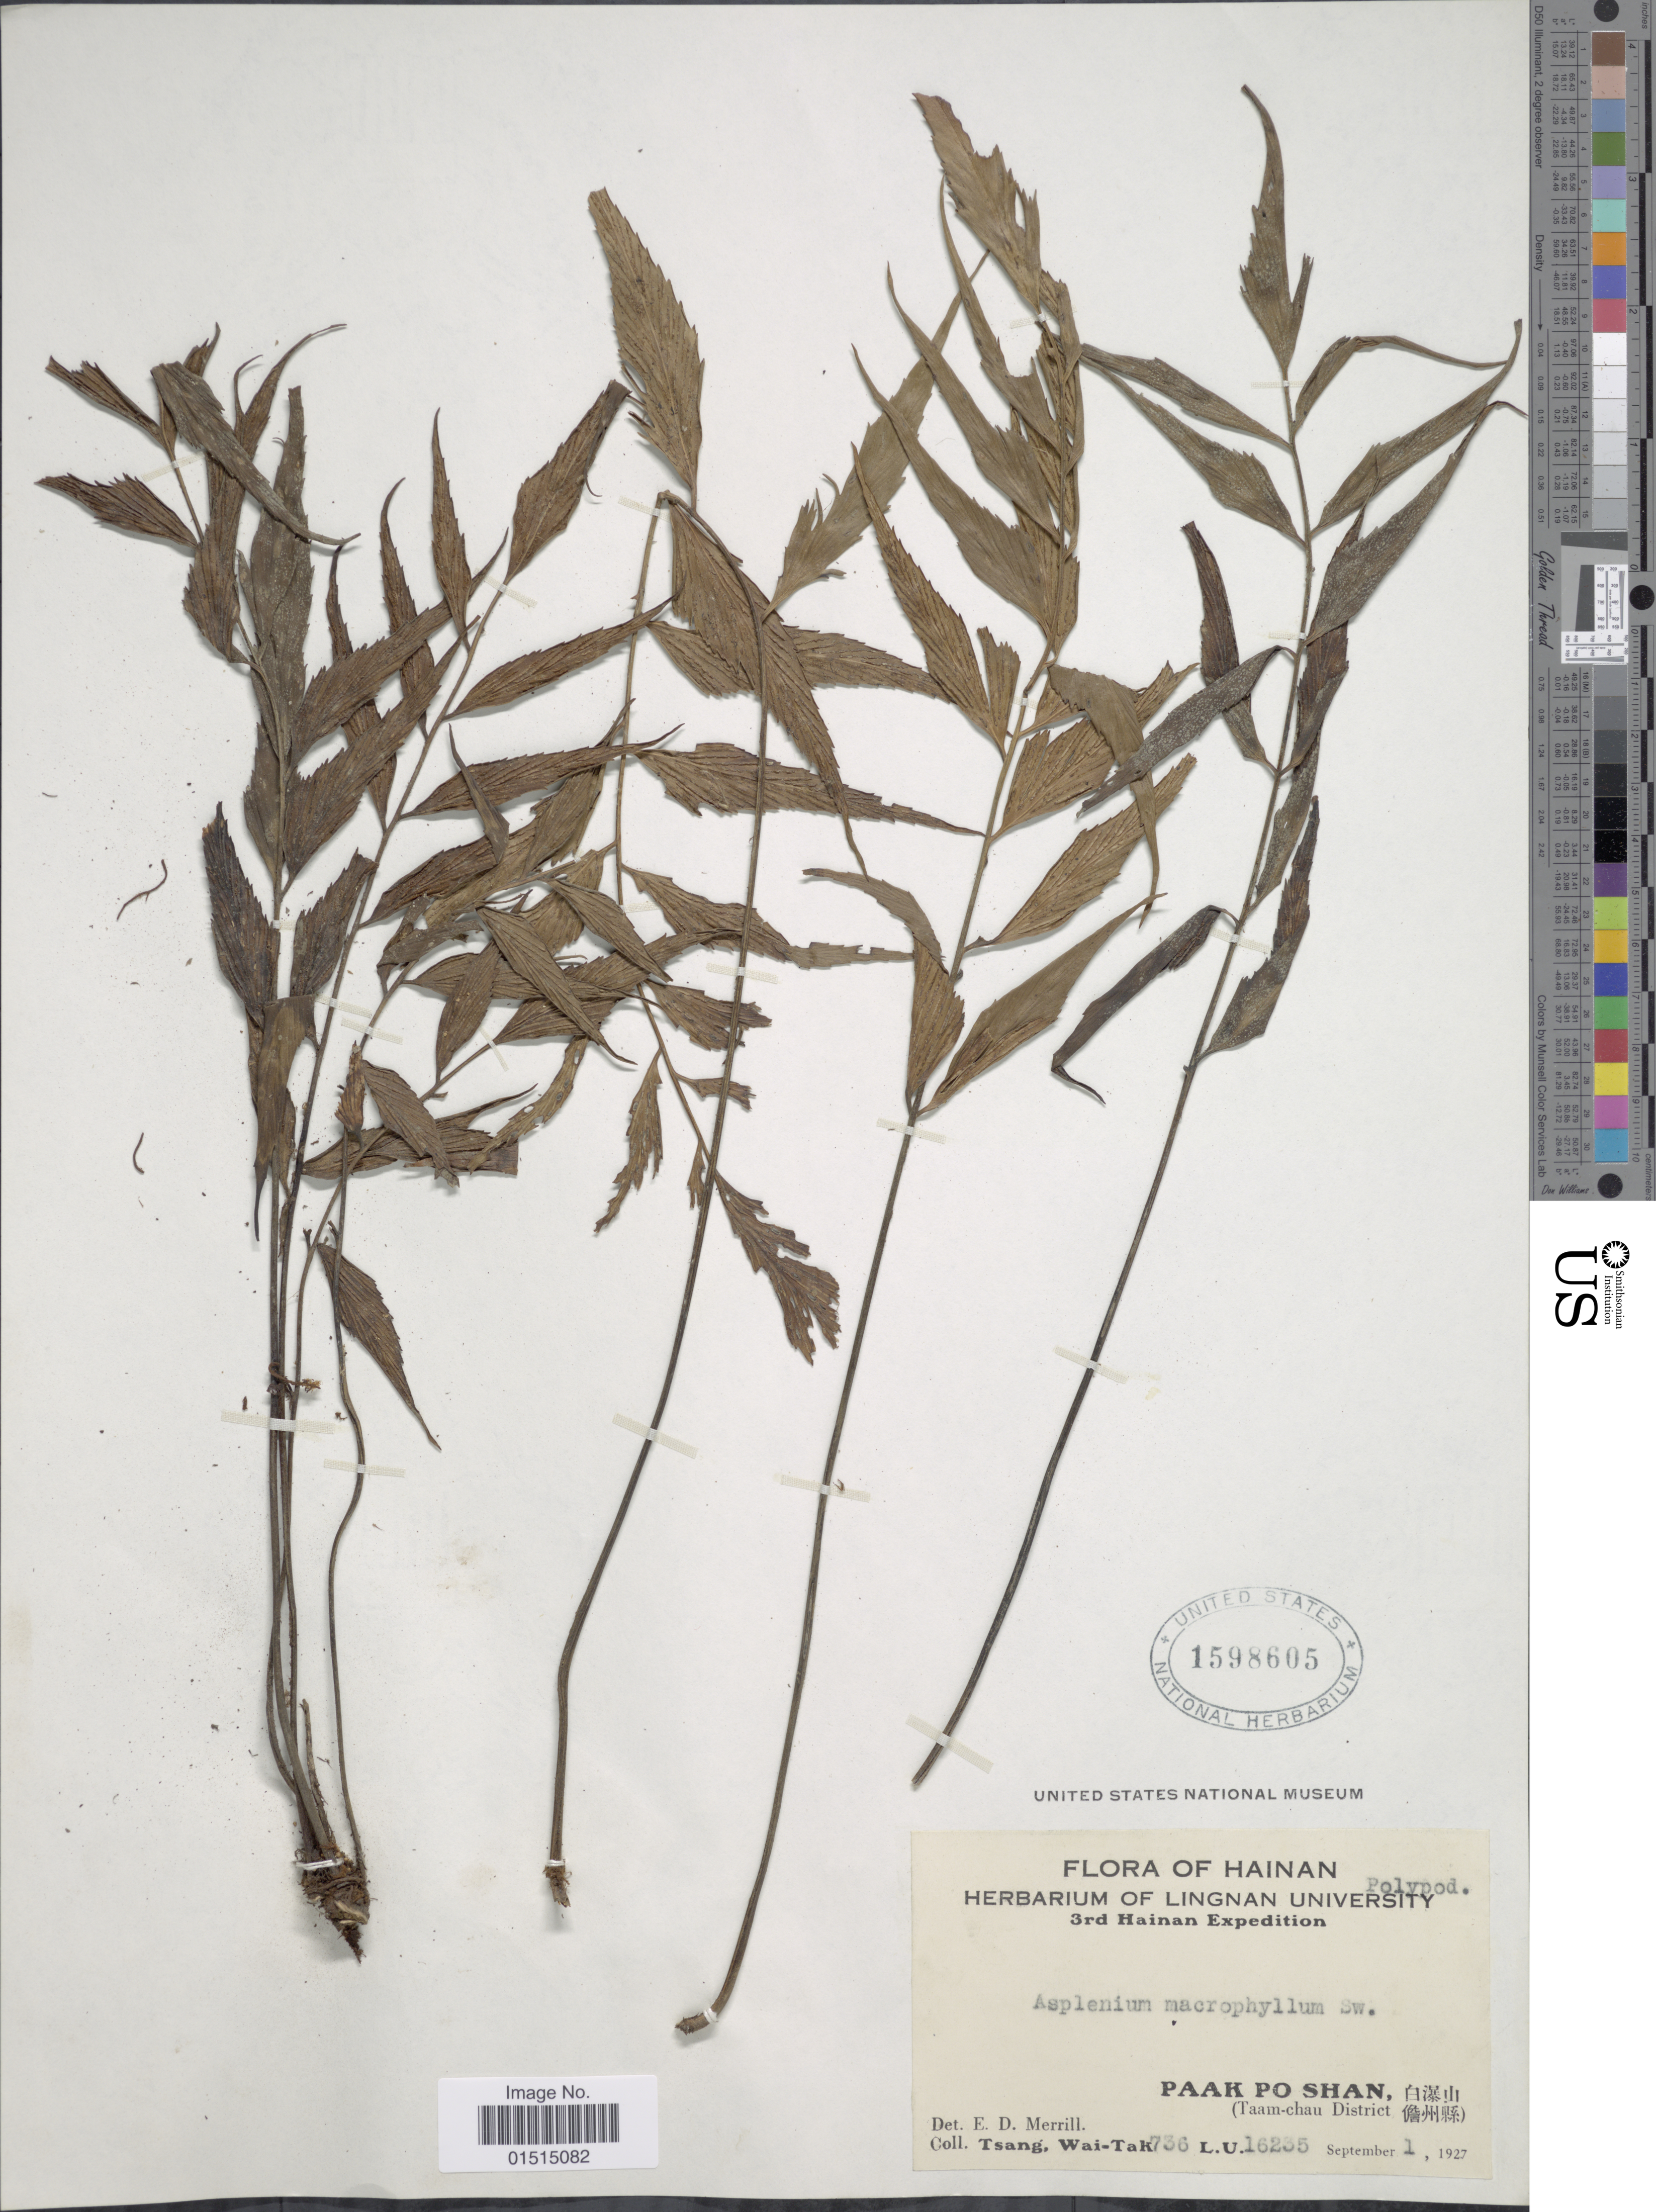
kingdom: Plantae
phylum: Tracheophyta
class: Polypodiopsida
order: Polypodiales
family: Aspleniaceae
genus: Asplenium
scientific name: Asplenium macrophyllum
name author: Sw.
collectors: W. T. Tsang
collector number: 16235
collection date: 1927-09-01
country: China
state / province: Hainan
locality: Paak Po Shan (Taam-chan District)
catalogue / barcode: US 1598605